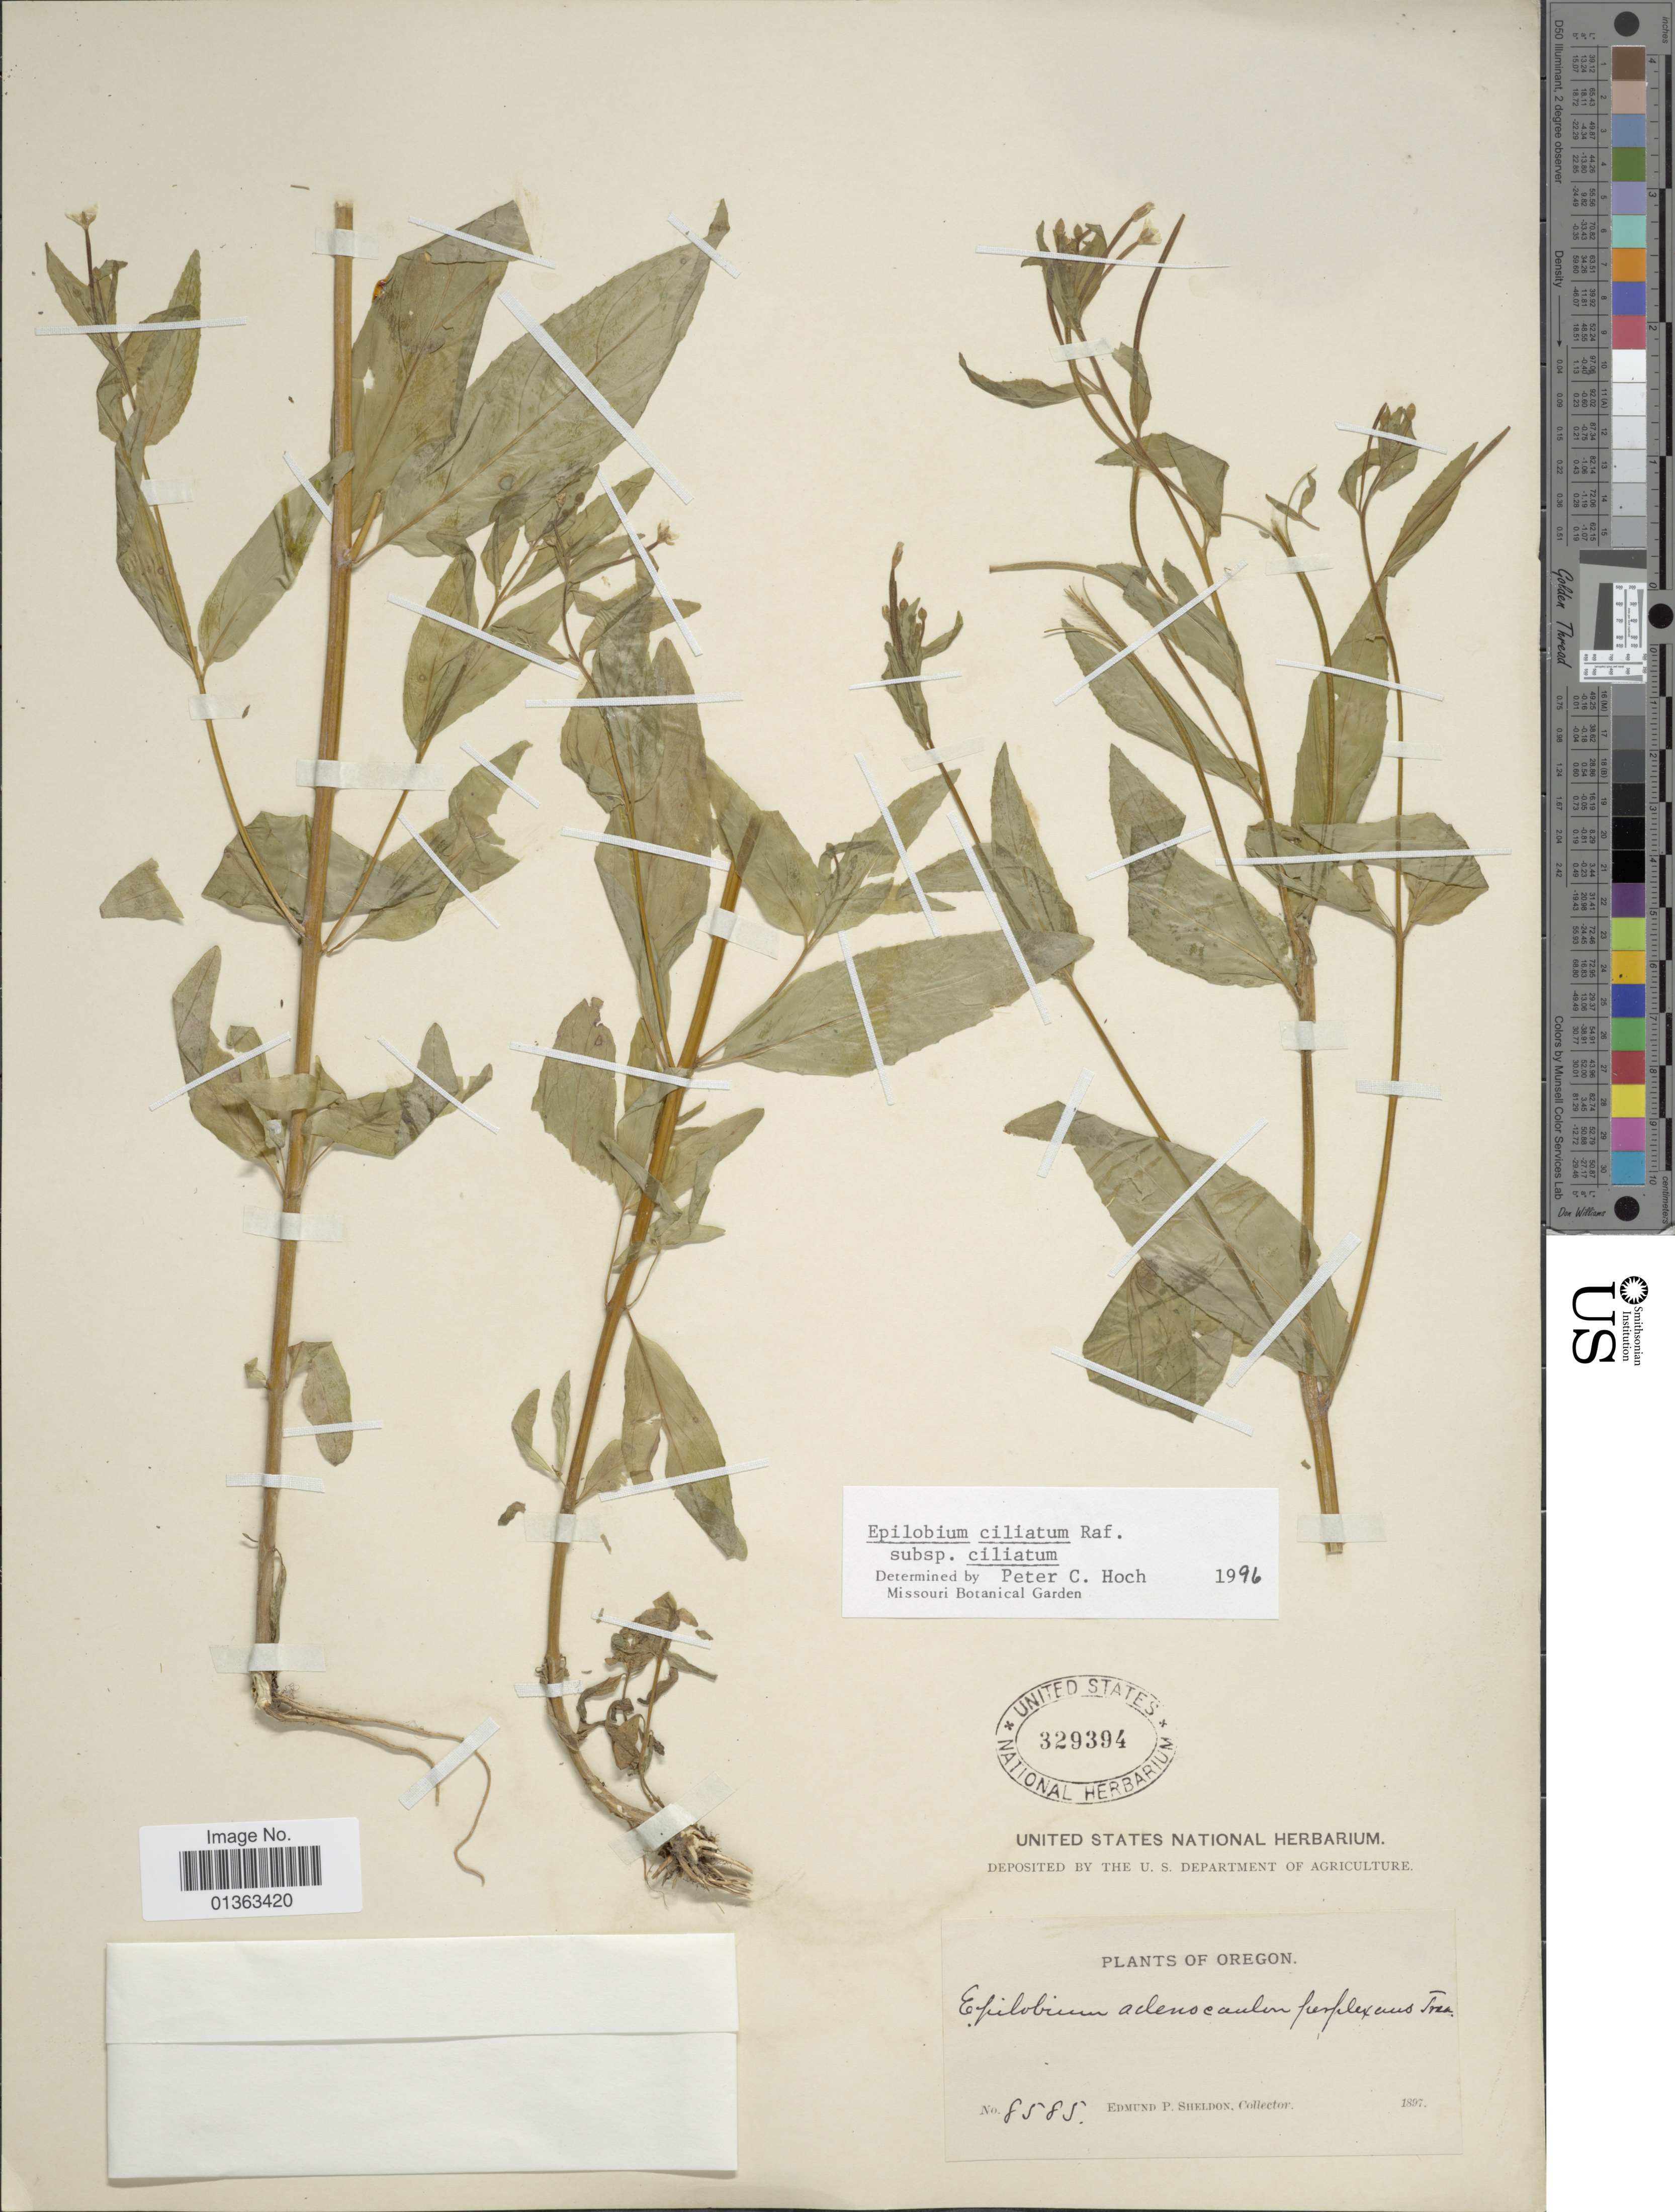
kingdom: Plantae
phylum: Tracheophyta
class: Magnoliopsida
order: Myrtales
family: Onagraceae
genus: Epilobium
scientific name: Epilobium ciliatum subsp. ciliatum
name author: Raf.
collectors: E. P. Sheldon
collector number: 8585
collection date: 1897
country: United States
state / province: Oregon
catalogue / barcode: US 329394